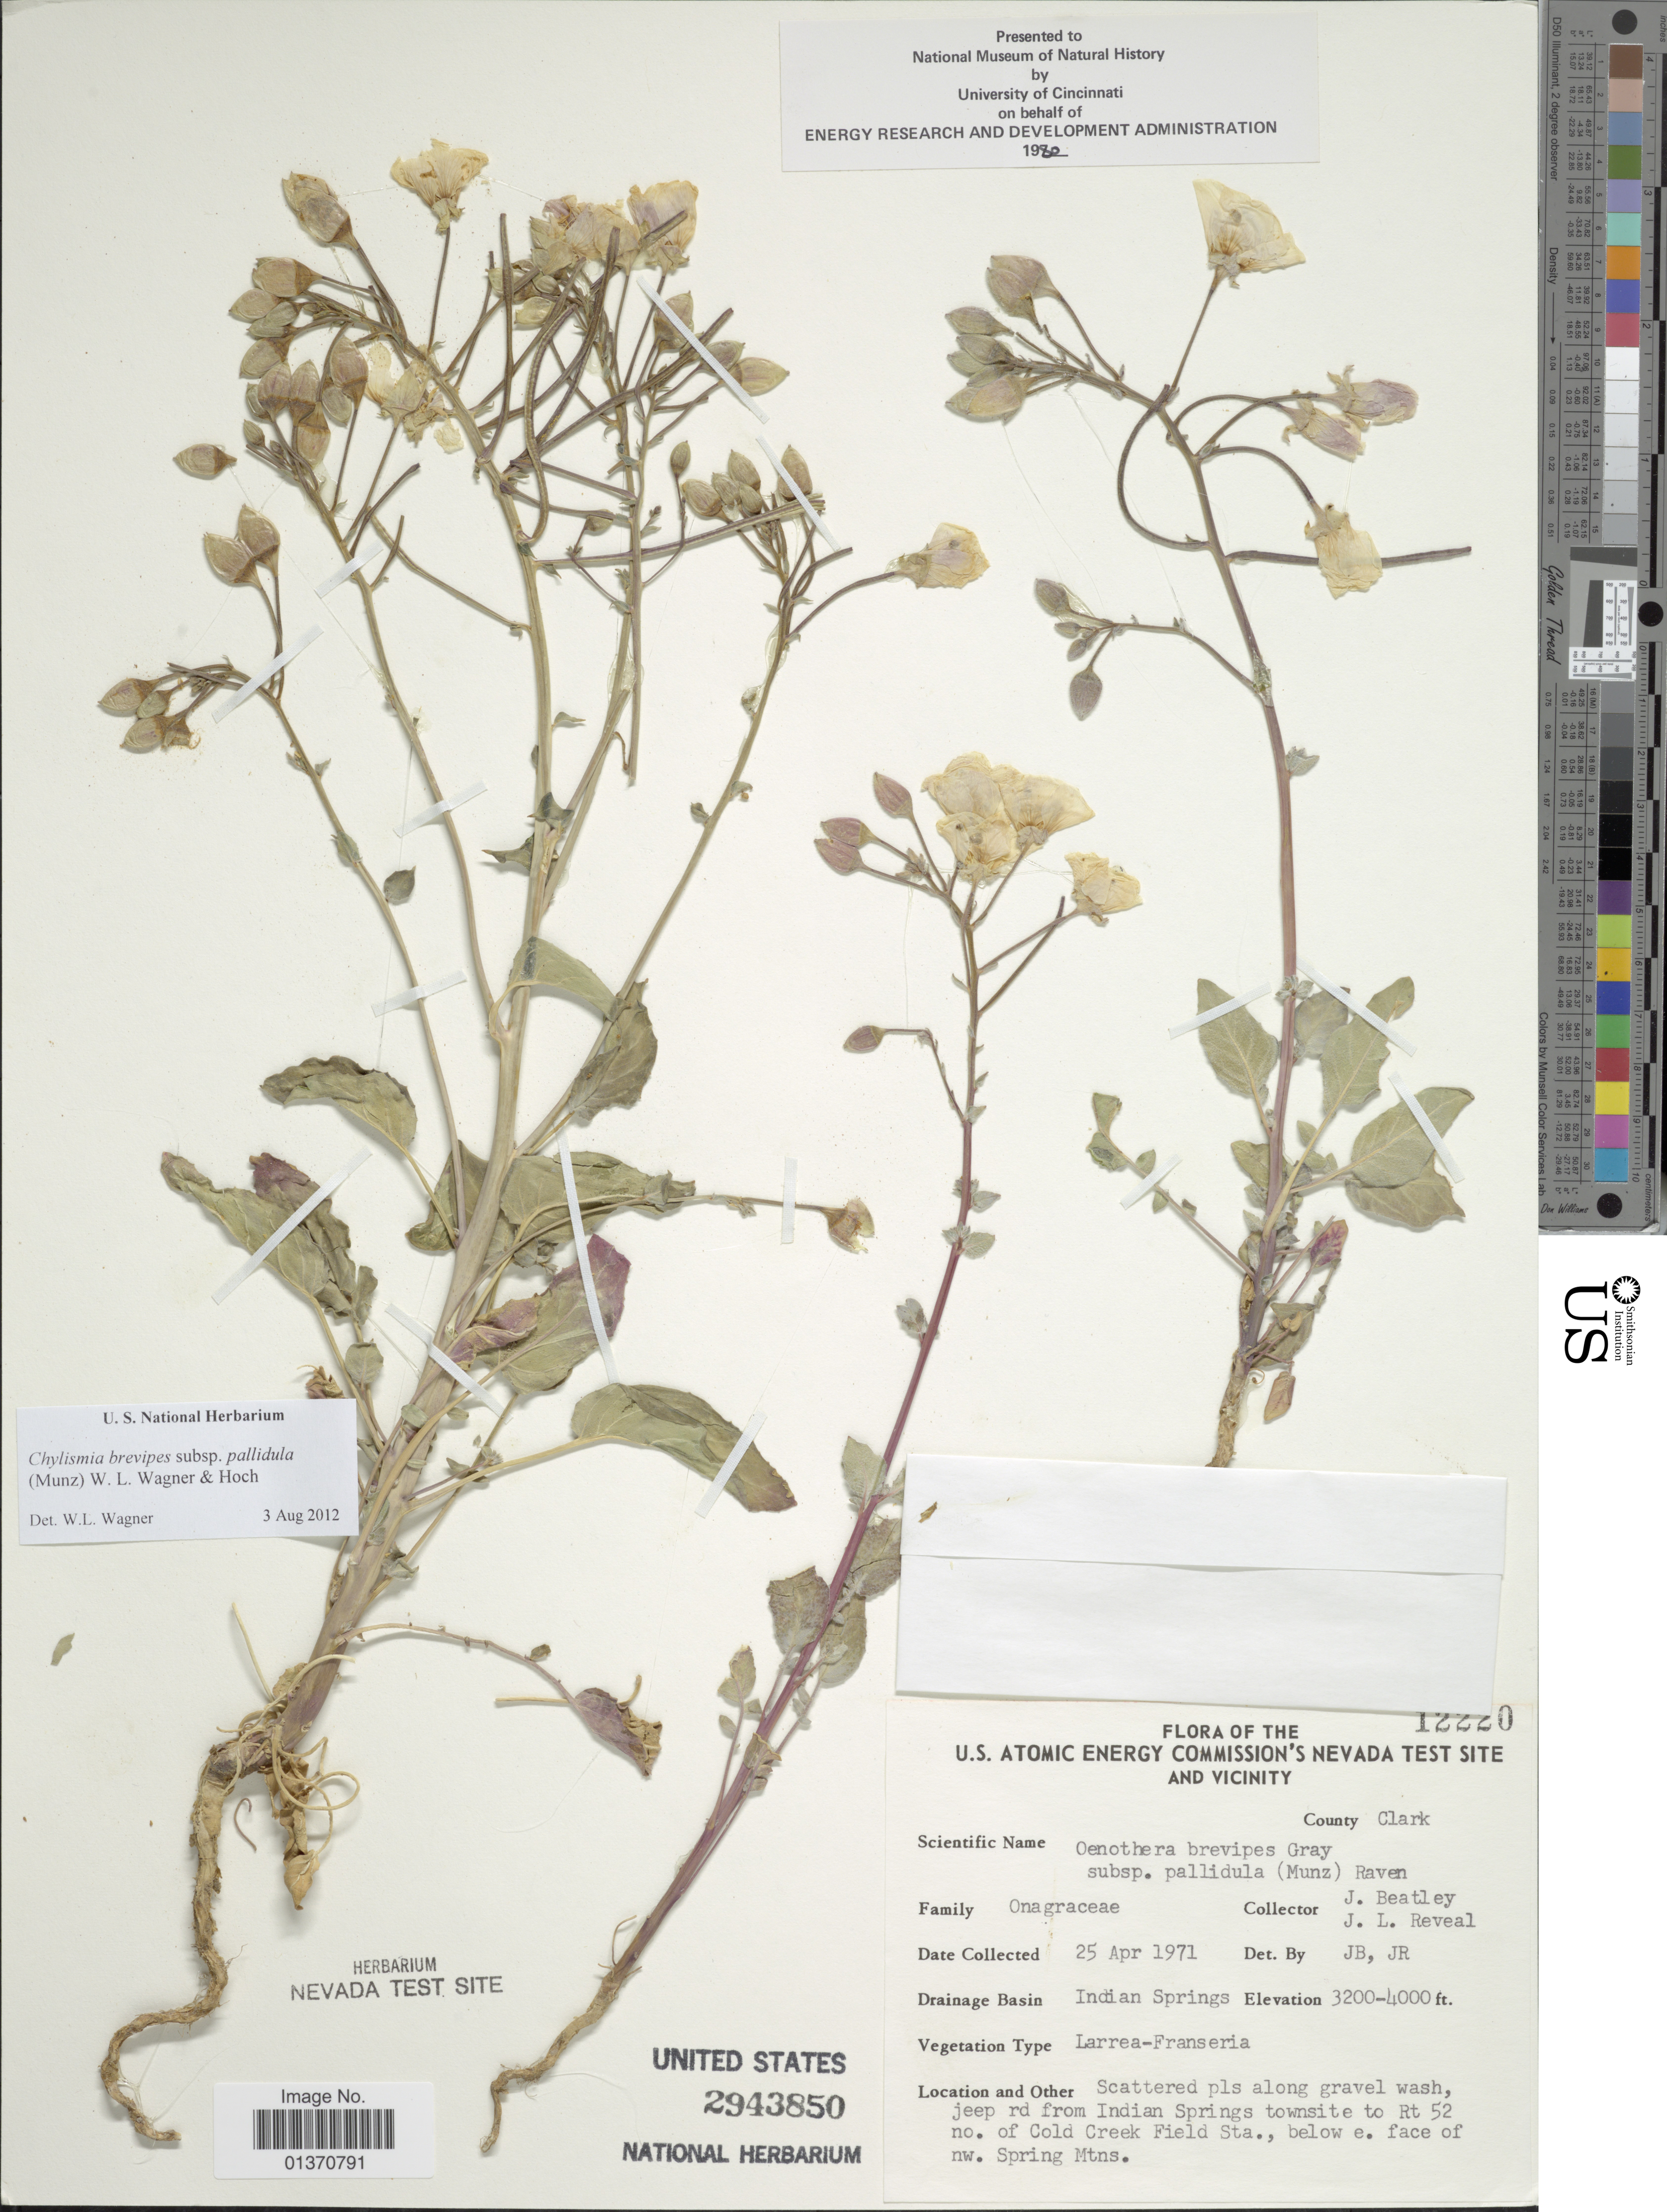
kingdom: Plantae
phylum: Tracheophyta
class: Magnoliopsida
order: Myrtales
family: Onagraceae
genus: Chylismia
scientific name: Chylismia brevipes subsp. pallidula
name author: (Munz) W.L. Wagner & Hoch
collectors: J. C. Beatley & J. L. Reveal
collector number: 12220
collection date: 1971-04-25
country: United States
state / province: Nevada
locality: U. S. Atomic Energy Commission's Nevada Test Site and Vicinity, Indian Springs, scattered pls along gravel wash, jeep rd from Indian Springs townsite to Rt 52, no. of Cold Creek Field Sta., below e. face of nw. Spring Mtns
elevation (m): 975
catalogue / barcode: US 2943850